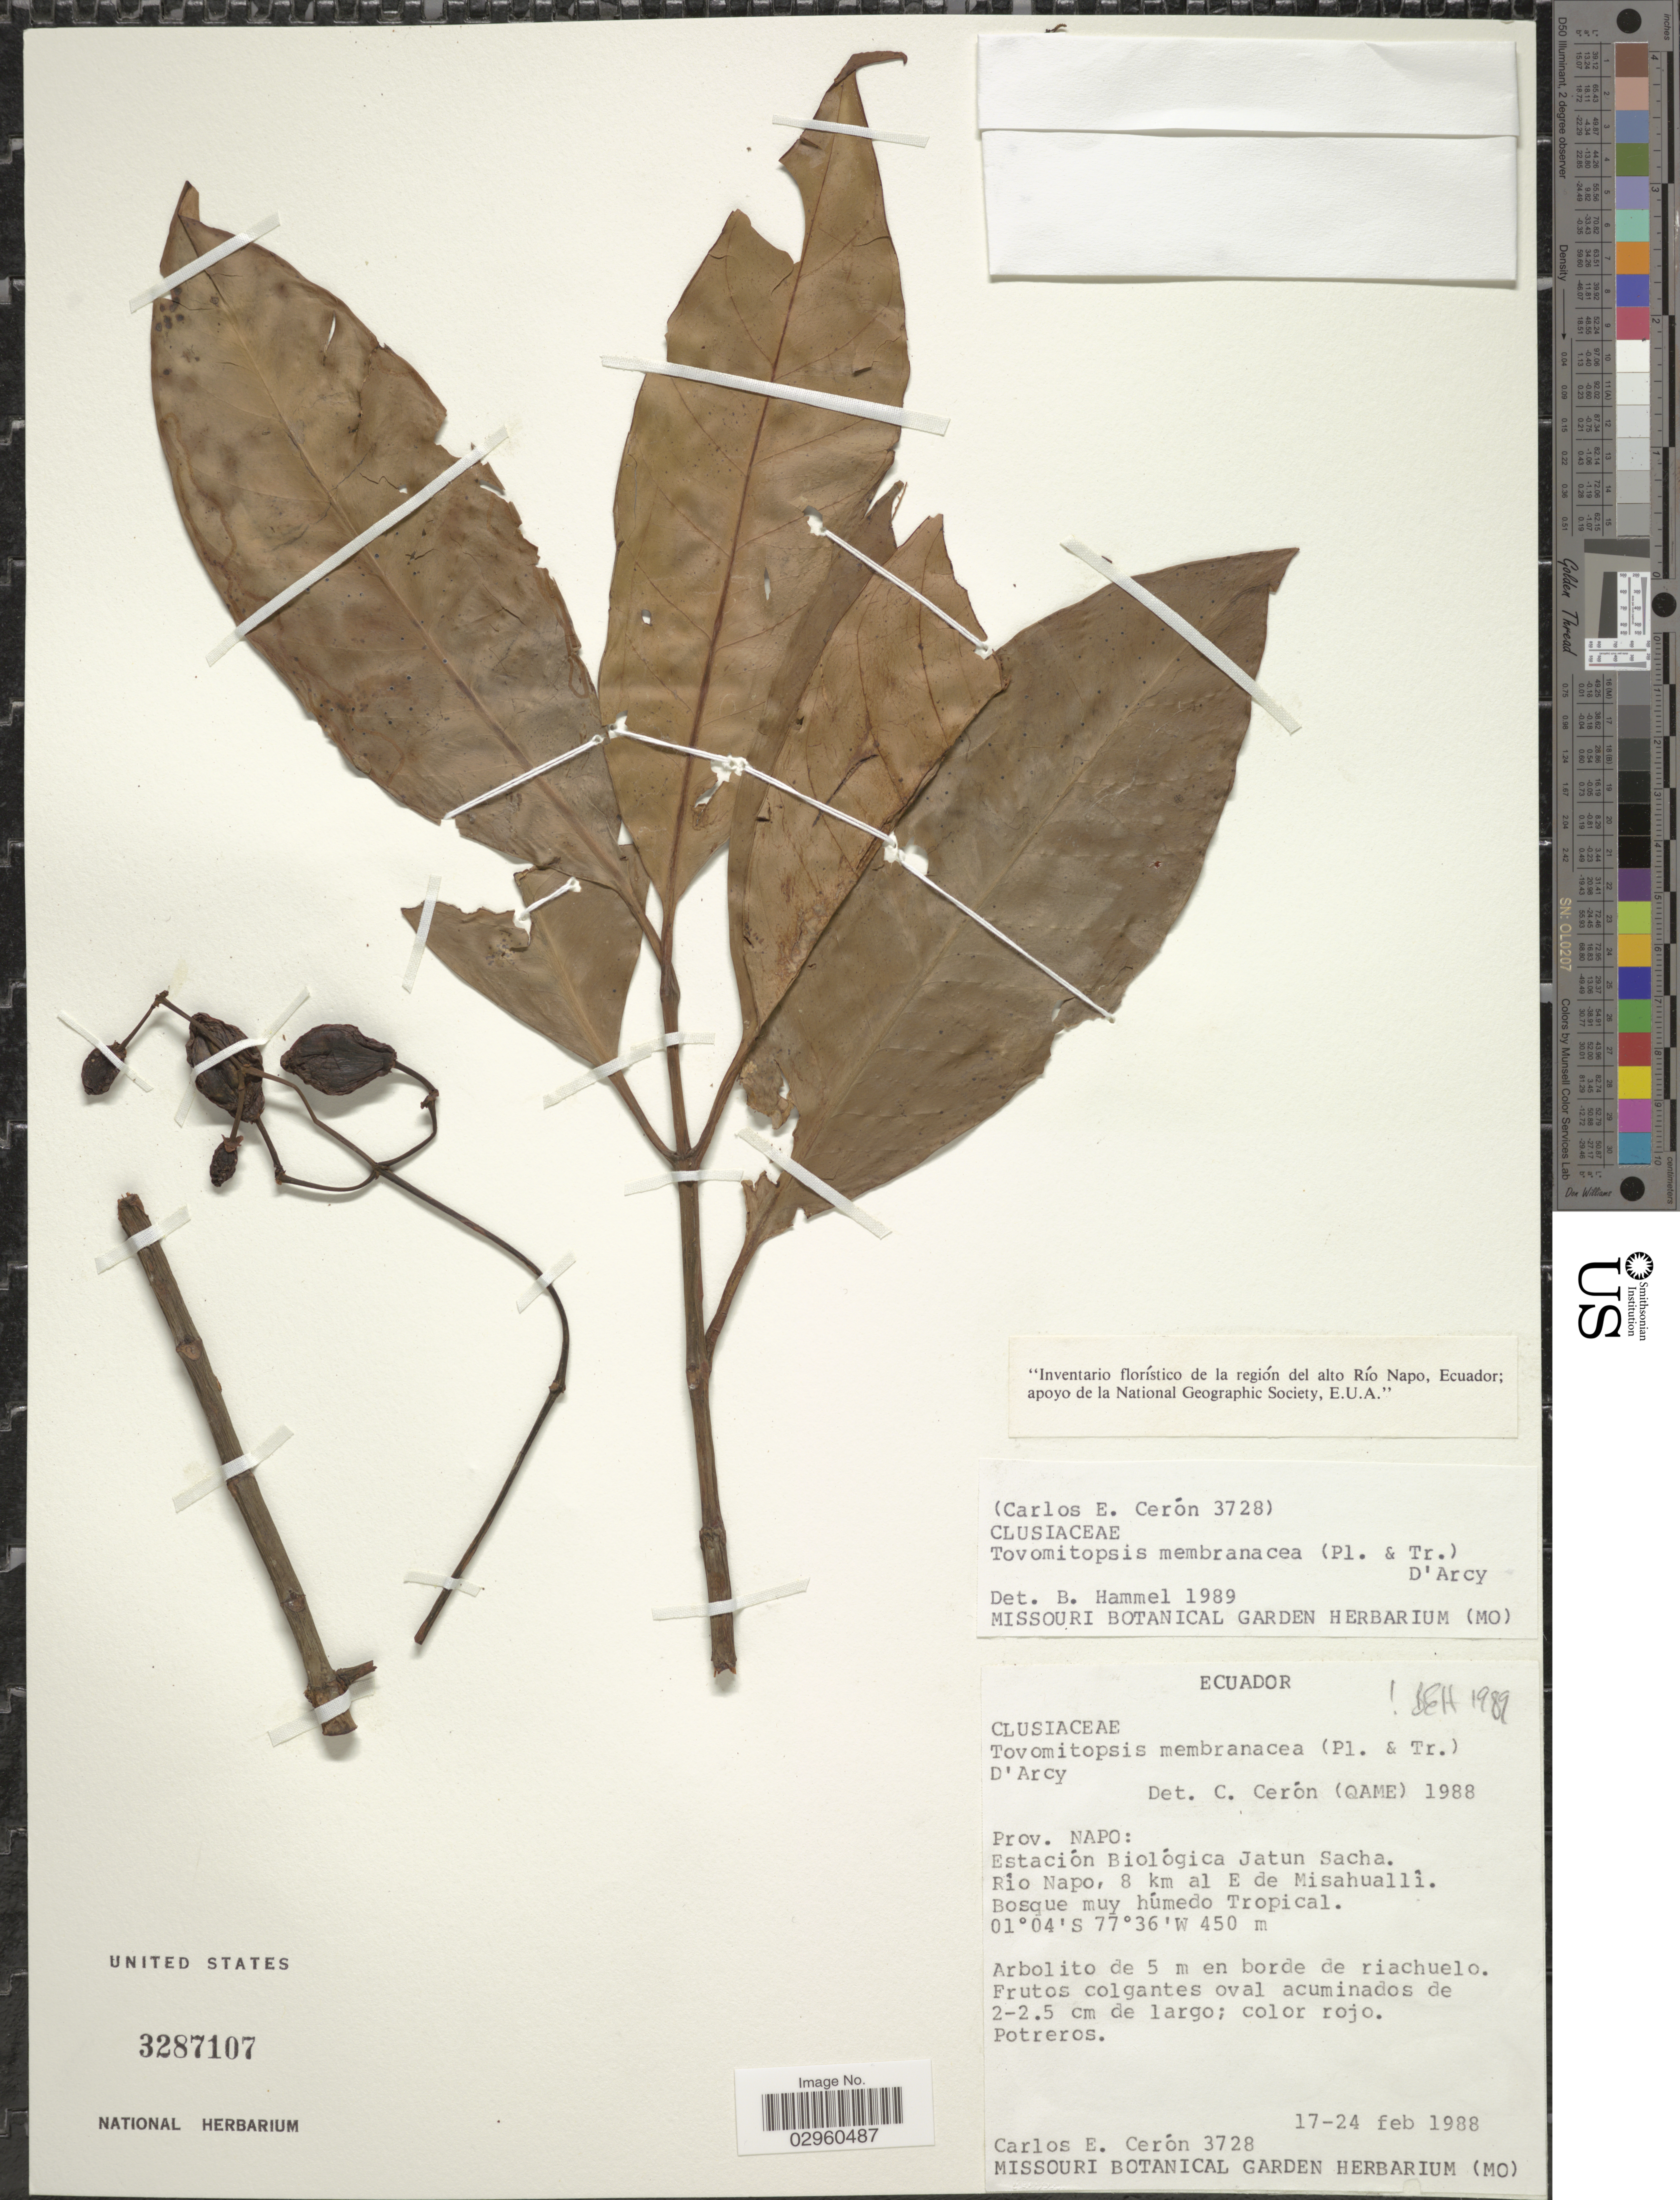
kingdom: Plantae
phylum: Tracheophyta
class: Magnoliopsida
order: Malpighiales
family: Clusiaceae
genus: Tovomitopsis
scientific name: Tovomitopsis membranacea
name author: (Planch. & Triana) D'Arcy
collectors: C. E. Cerón M.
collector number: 3728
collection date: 1988-02-17/1988-02-24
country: Ecuador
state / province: Napo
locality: Prov. Napo: Estación Biológica Jatun Sacha. Río Napo, 8 km al E de Misahuallí.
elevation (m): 450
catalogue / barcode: US 3287107